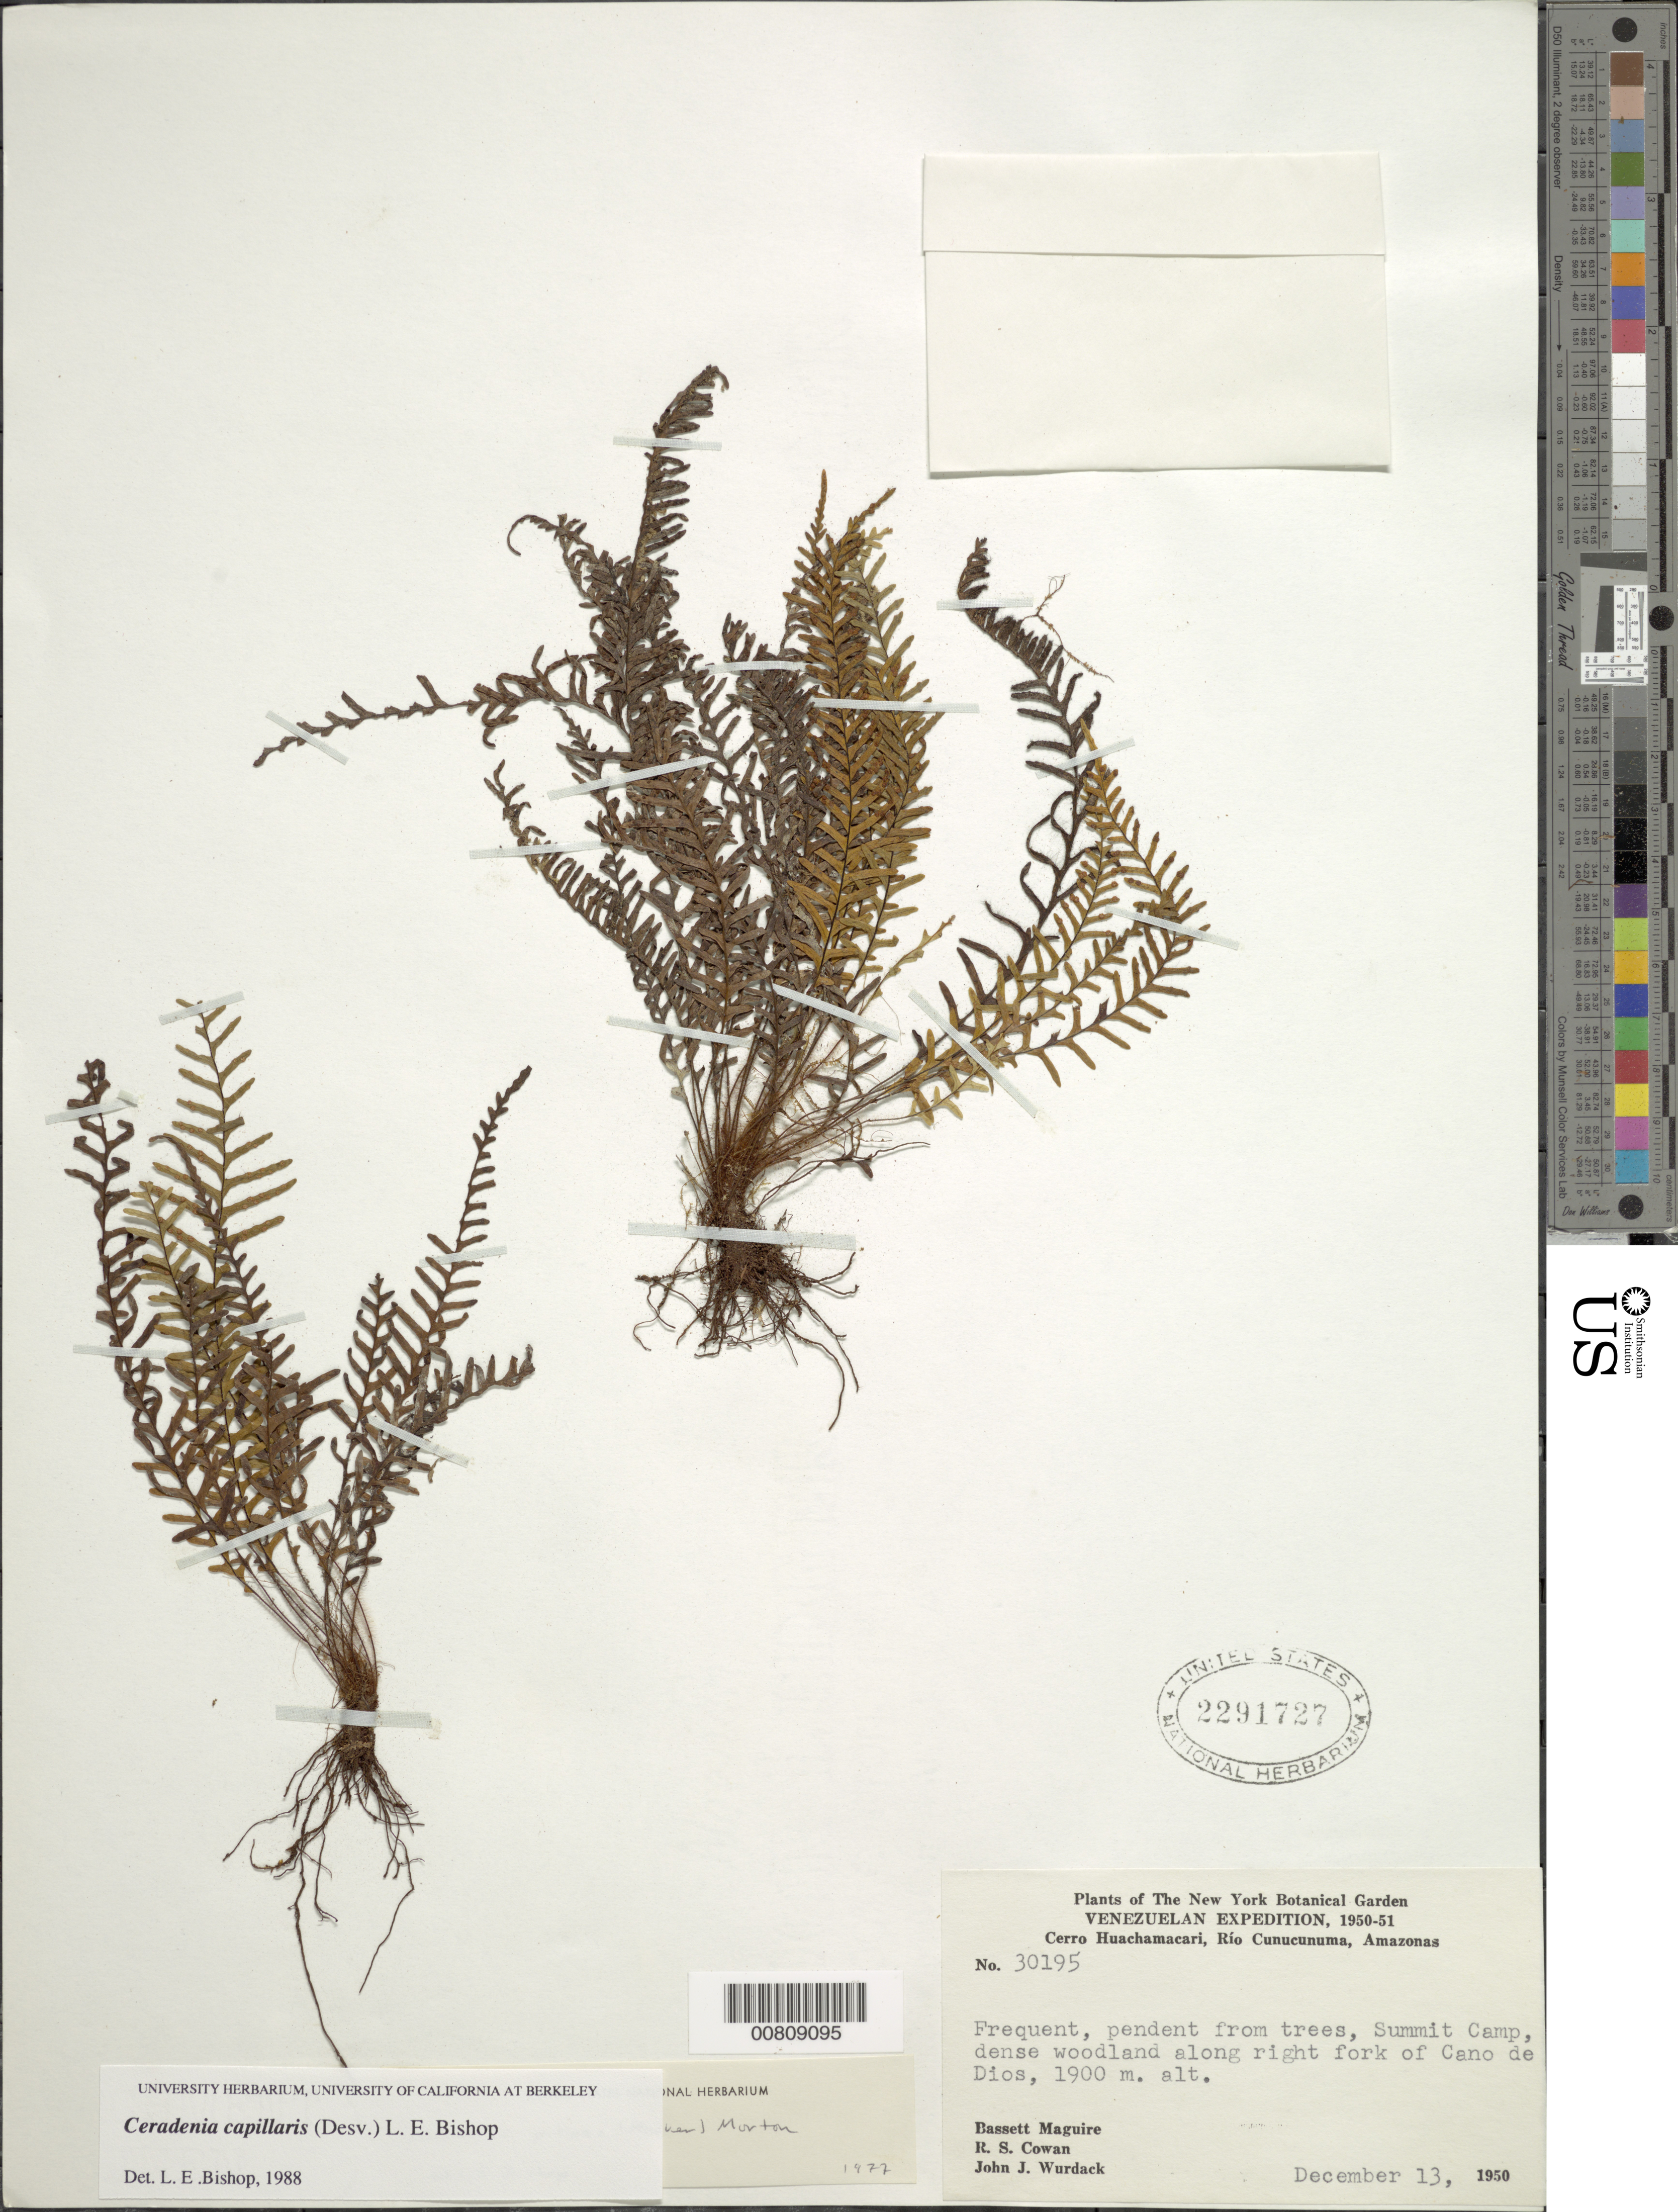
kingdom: Plantae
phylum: Tracheophyta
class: Polypodiopsida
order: Polypodiales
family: Polypodiaceae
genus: Ceradenia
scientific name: Ceradenia capillaris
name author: (Desv.) L.E. Bishop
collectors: B. Maguire, R. S. Cowan & J. J. Wurdack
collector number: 30195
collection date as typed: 13-Dec-50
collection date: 1950-12-13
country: Venezuela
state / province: Amazonas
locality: Cerro Huachamacari, Río Cunucunuma, Summit camp, right fork of Caño de Dios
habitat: Dense woodland along right fork of Caño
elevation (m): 1900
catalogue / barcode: US 2291727